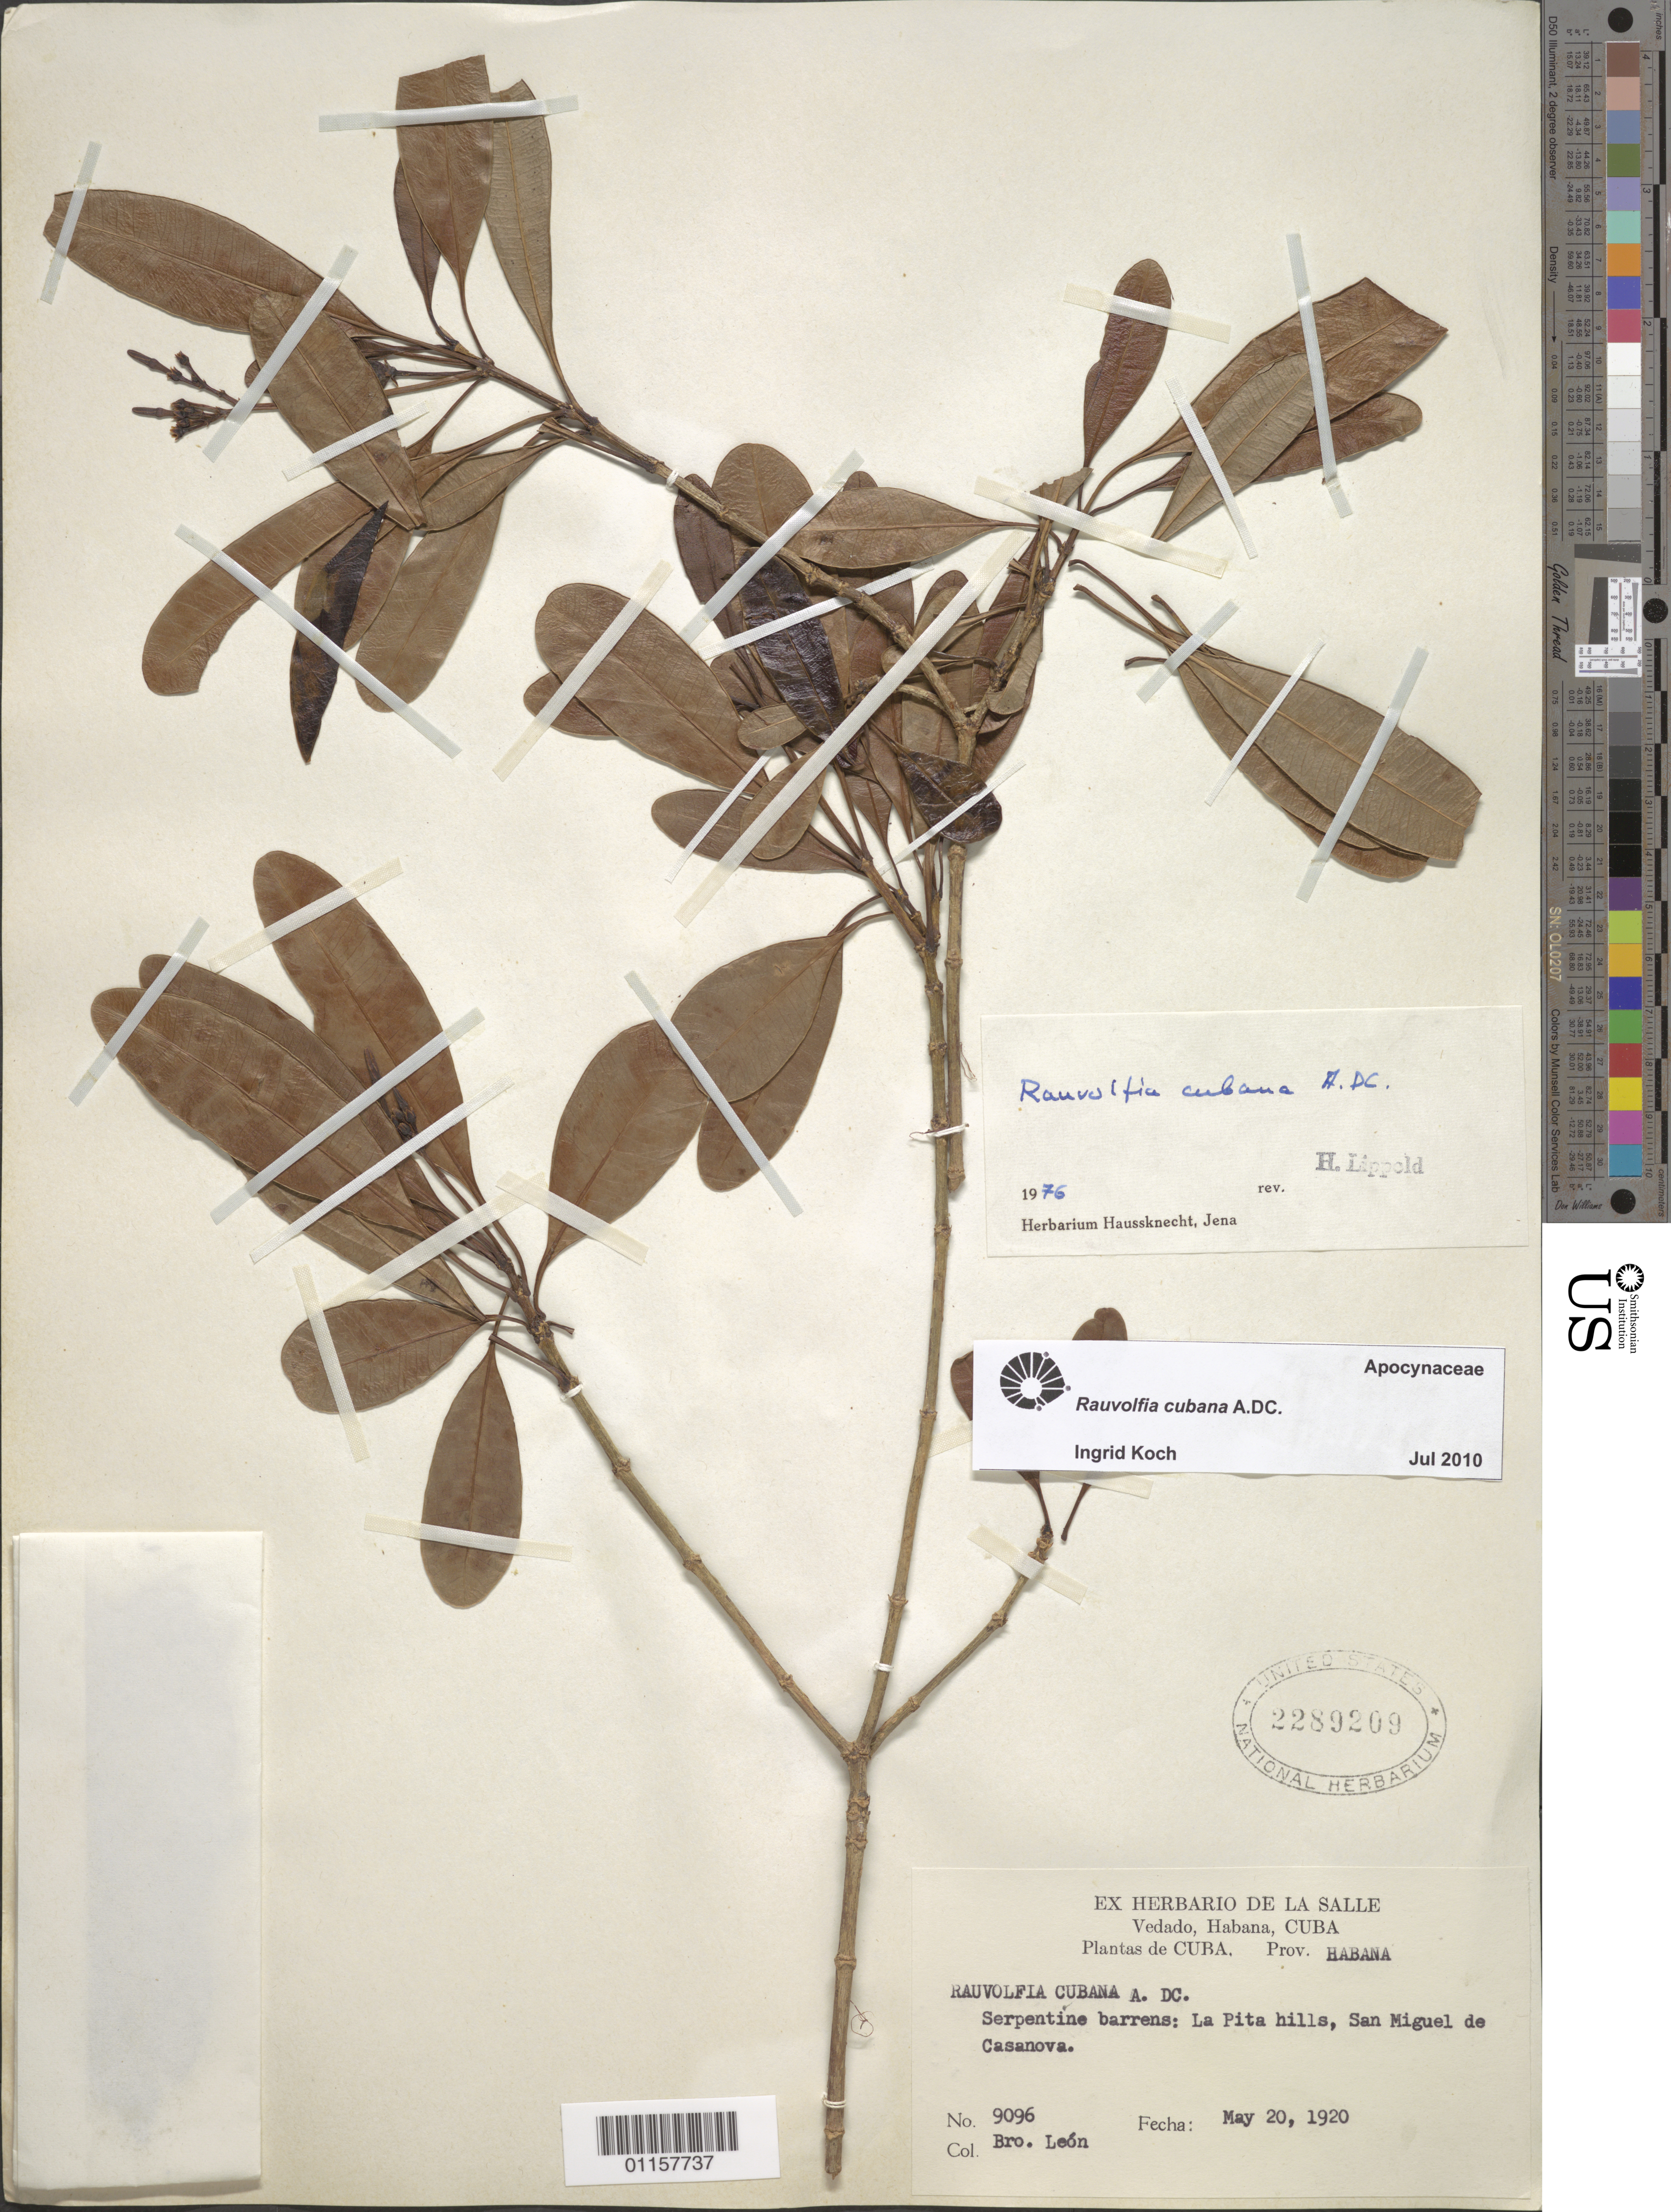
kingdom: Plantae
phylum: Tracheophyta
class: Magnoliopsida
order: Gentianales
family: Apocynaceae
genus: Rauvolfia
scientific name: Rauvolfia cubana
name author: A. DC.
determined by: Koch, I.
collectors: Bro. León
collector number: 9096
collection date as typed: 20 May 1920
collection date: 1920-05-20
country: Cuba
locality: La Pita Hills, San Miguel de Casanova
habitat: Serpentine barrens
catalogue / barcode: US 2289209